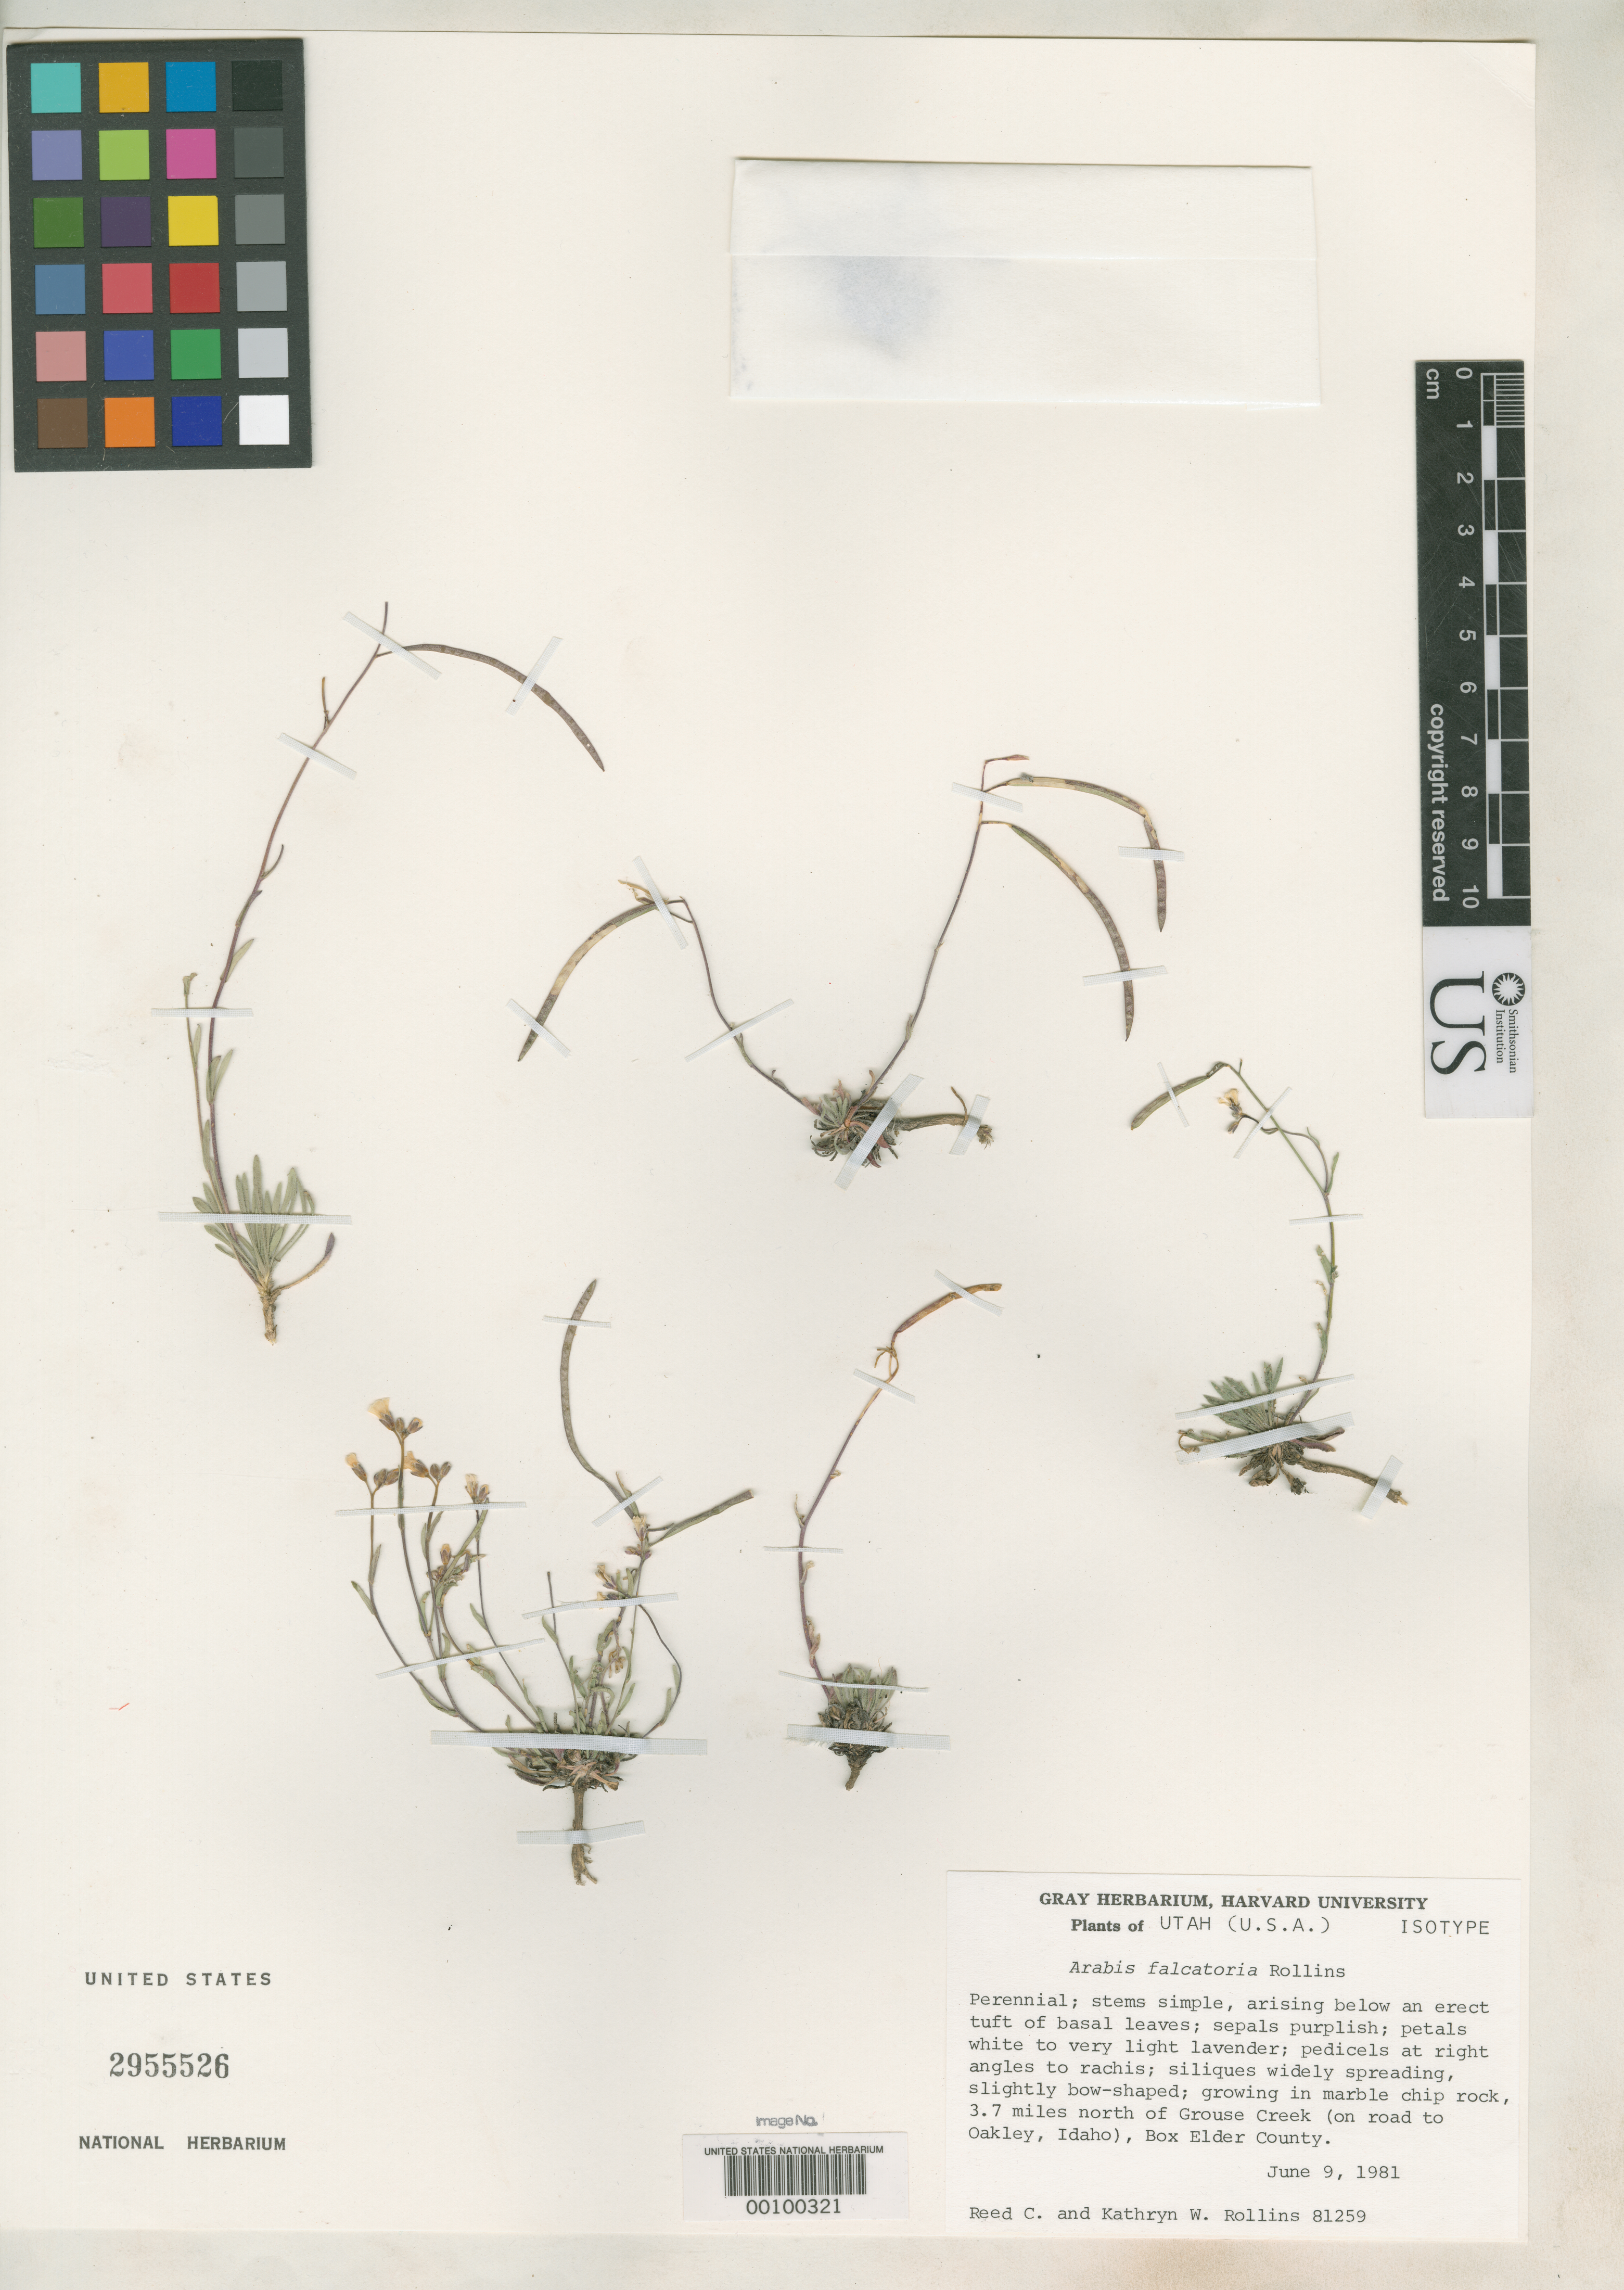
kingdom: Plantae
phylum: Tracheophyta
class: Magnoliopsida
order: Brassicales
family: Brassicaceae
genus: Arabis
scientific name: Arabis falcatoria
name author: Rollins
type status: Isotype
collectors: R. C. Rollins & K. W. Rollins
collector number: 81259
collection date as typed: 09 Jun 1981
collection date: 1981-06-09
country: United States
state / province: Utah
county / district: Box Elder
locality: N of Grouse Creek.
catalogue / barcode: US 2955526